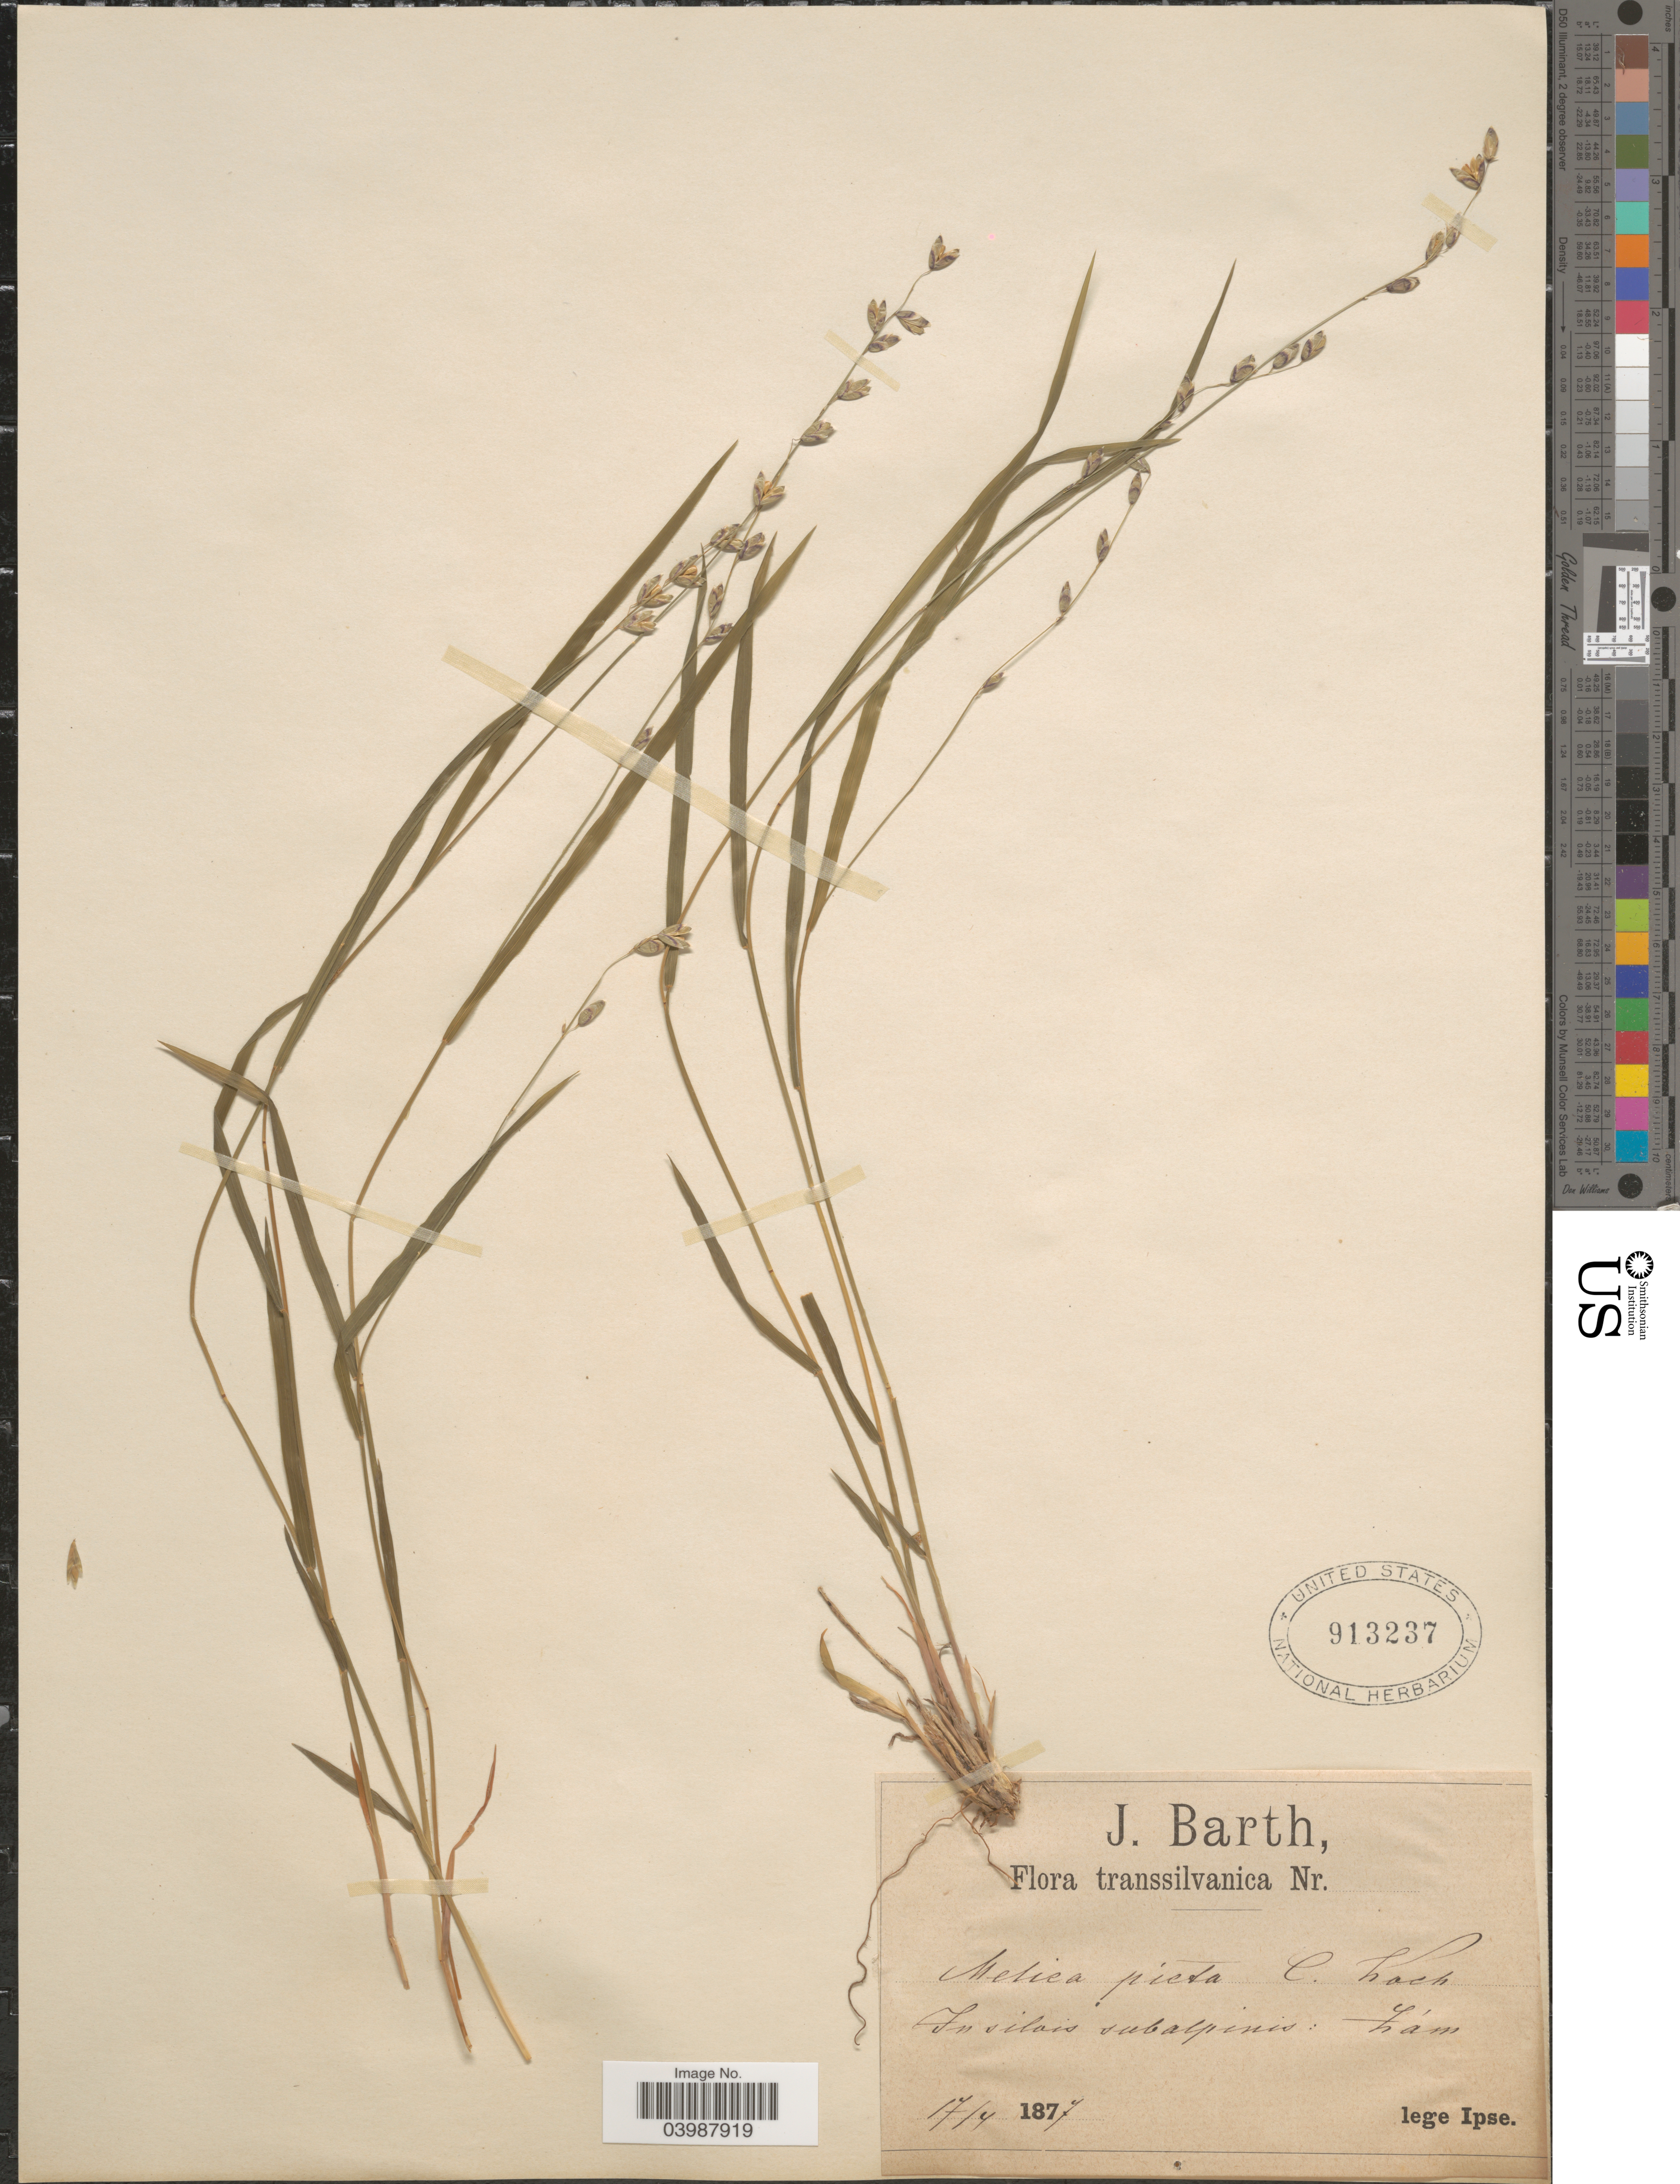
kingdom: Plantae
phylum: Tracheophyta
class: Liliopsida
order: Poales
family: Poaceae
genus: Melica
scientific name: Melica picta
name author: K. Koch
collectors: J. Barth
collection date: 1877-04-17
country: Romania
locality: Transsilvanica. In silais subalpine: Zam.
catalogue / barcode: US 913237